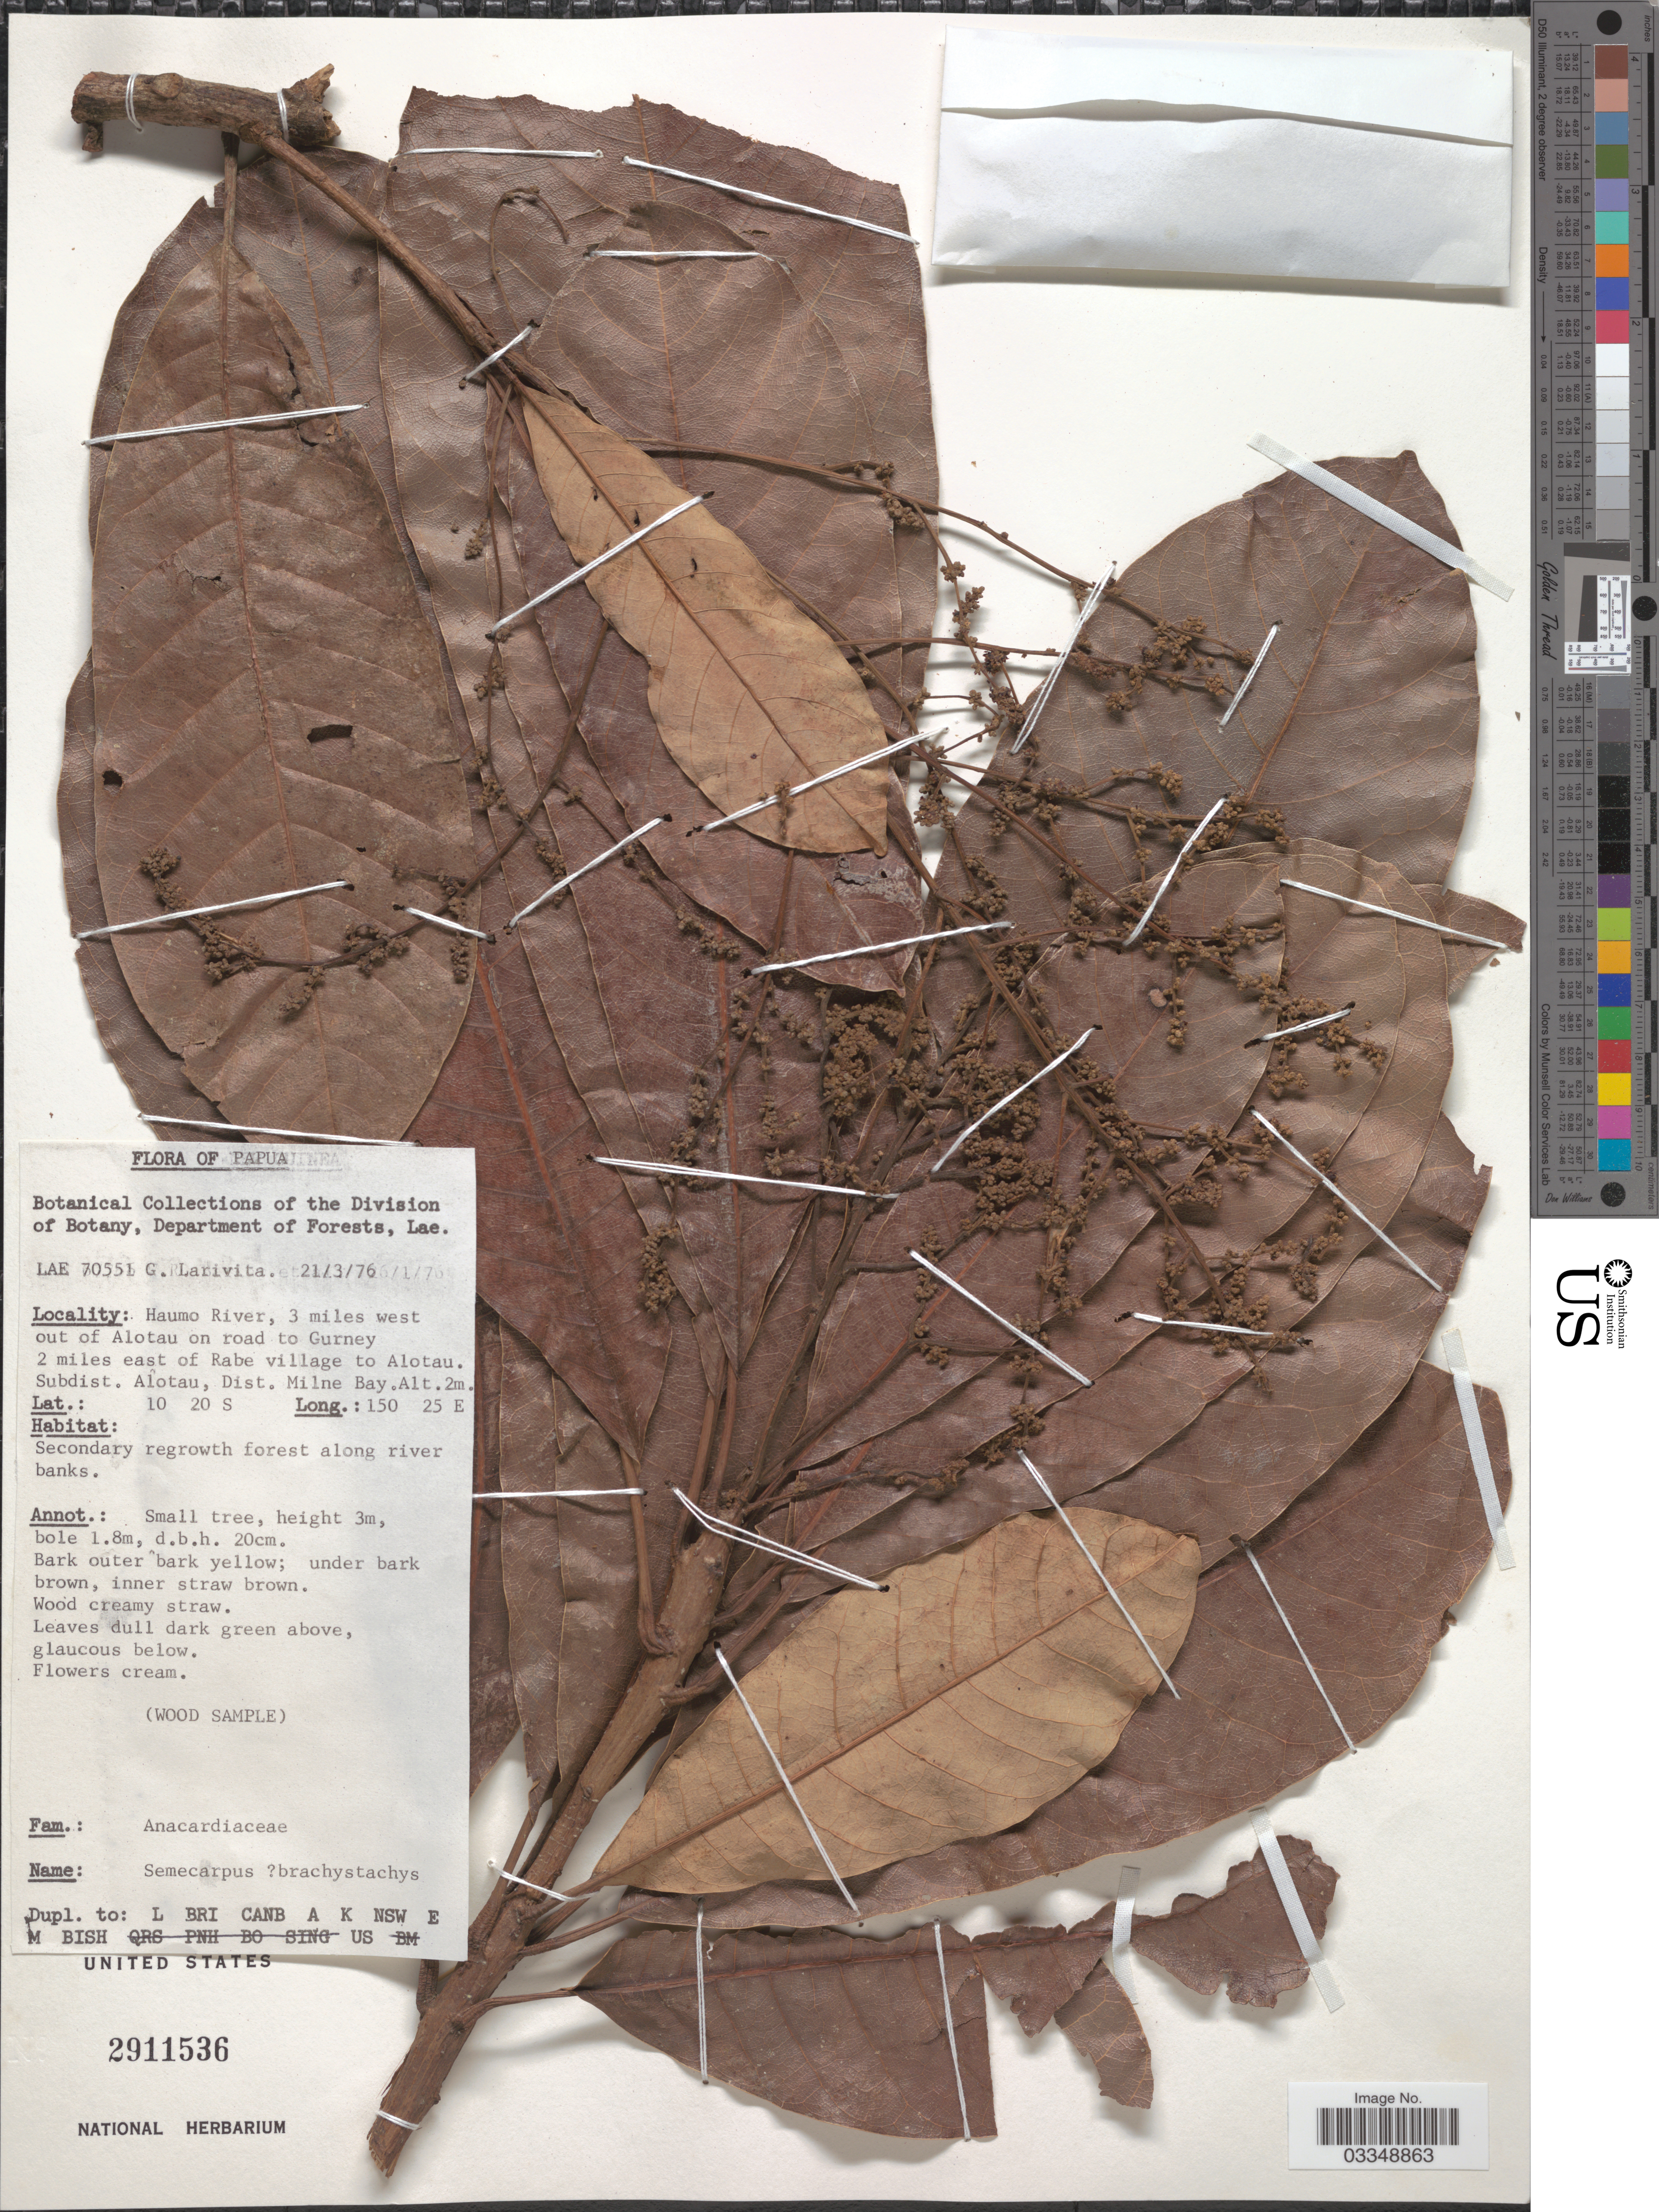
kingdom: Plantae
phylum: Tracheophyta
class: Magnoliopsida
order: Sapindales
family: Anacardiaceae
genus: Semecarpus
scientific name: Semecarpus brachystachys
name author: Merr. & L.M. Perry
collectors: G. Larivita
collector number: LAE 70551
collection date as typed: Transcribed d/m/y: 21/3/76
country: Papua New Guinea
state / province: Milne Bay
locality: Papua. Haumo River, 3 miles west out of Alotau on road to Gurney 2 miles east of Rabe village to Alotau. Subdist. Alotau, Dist. Milne Bay.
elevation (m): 2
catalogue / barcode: US 2911536